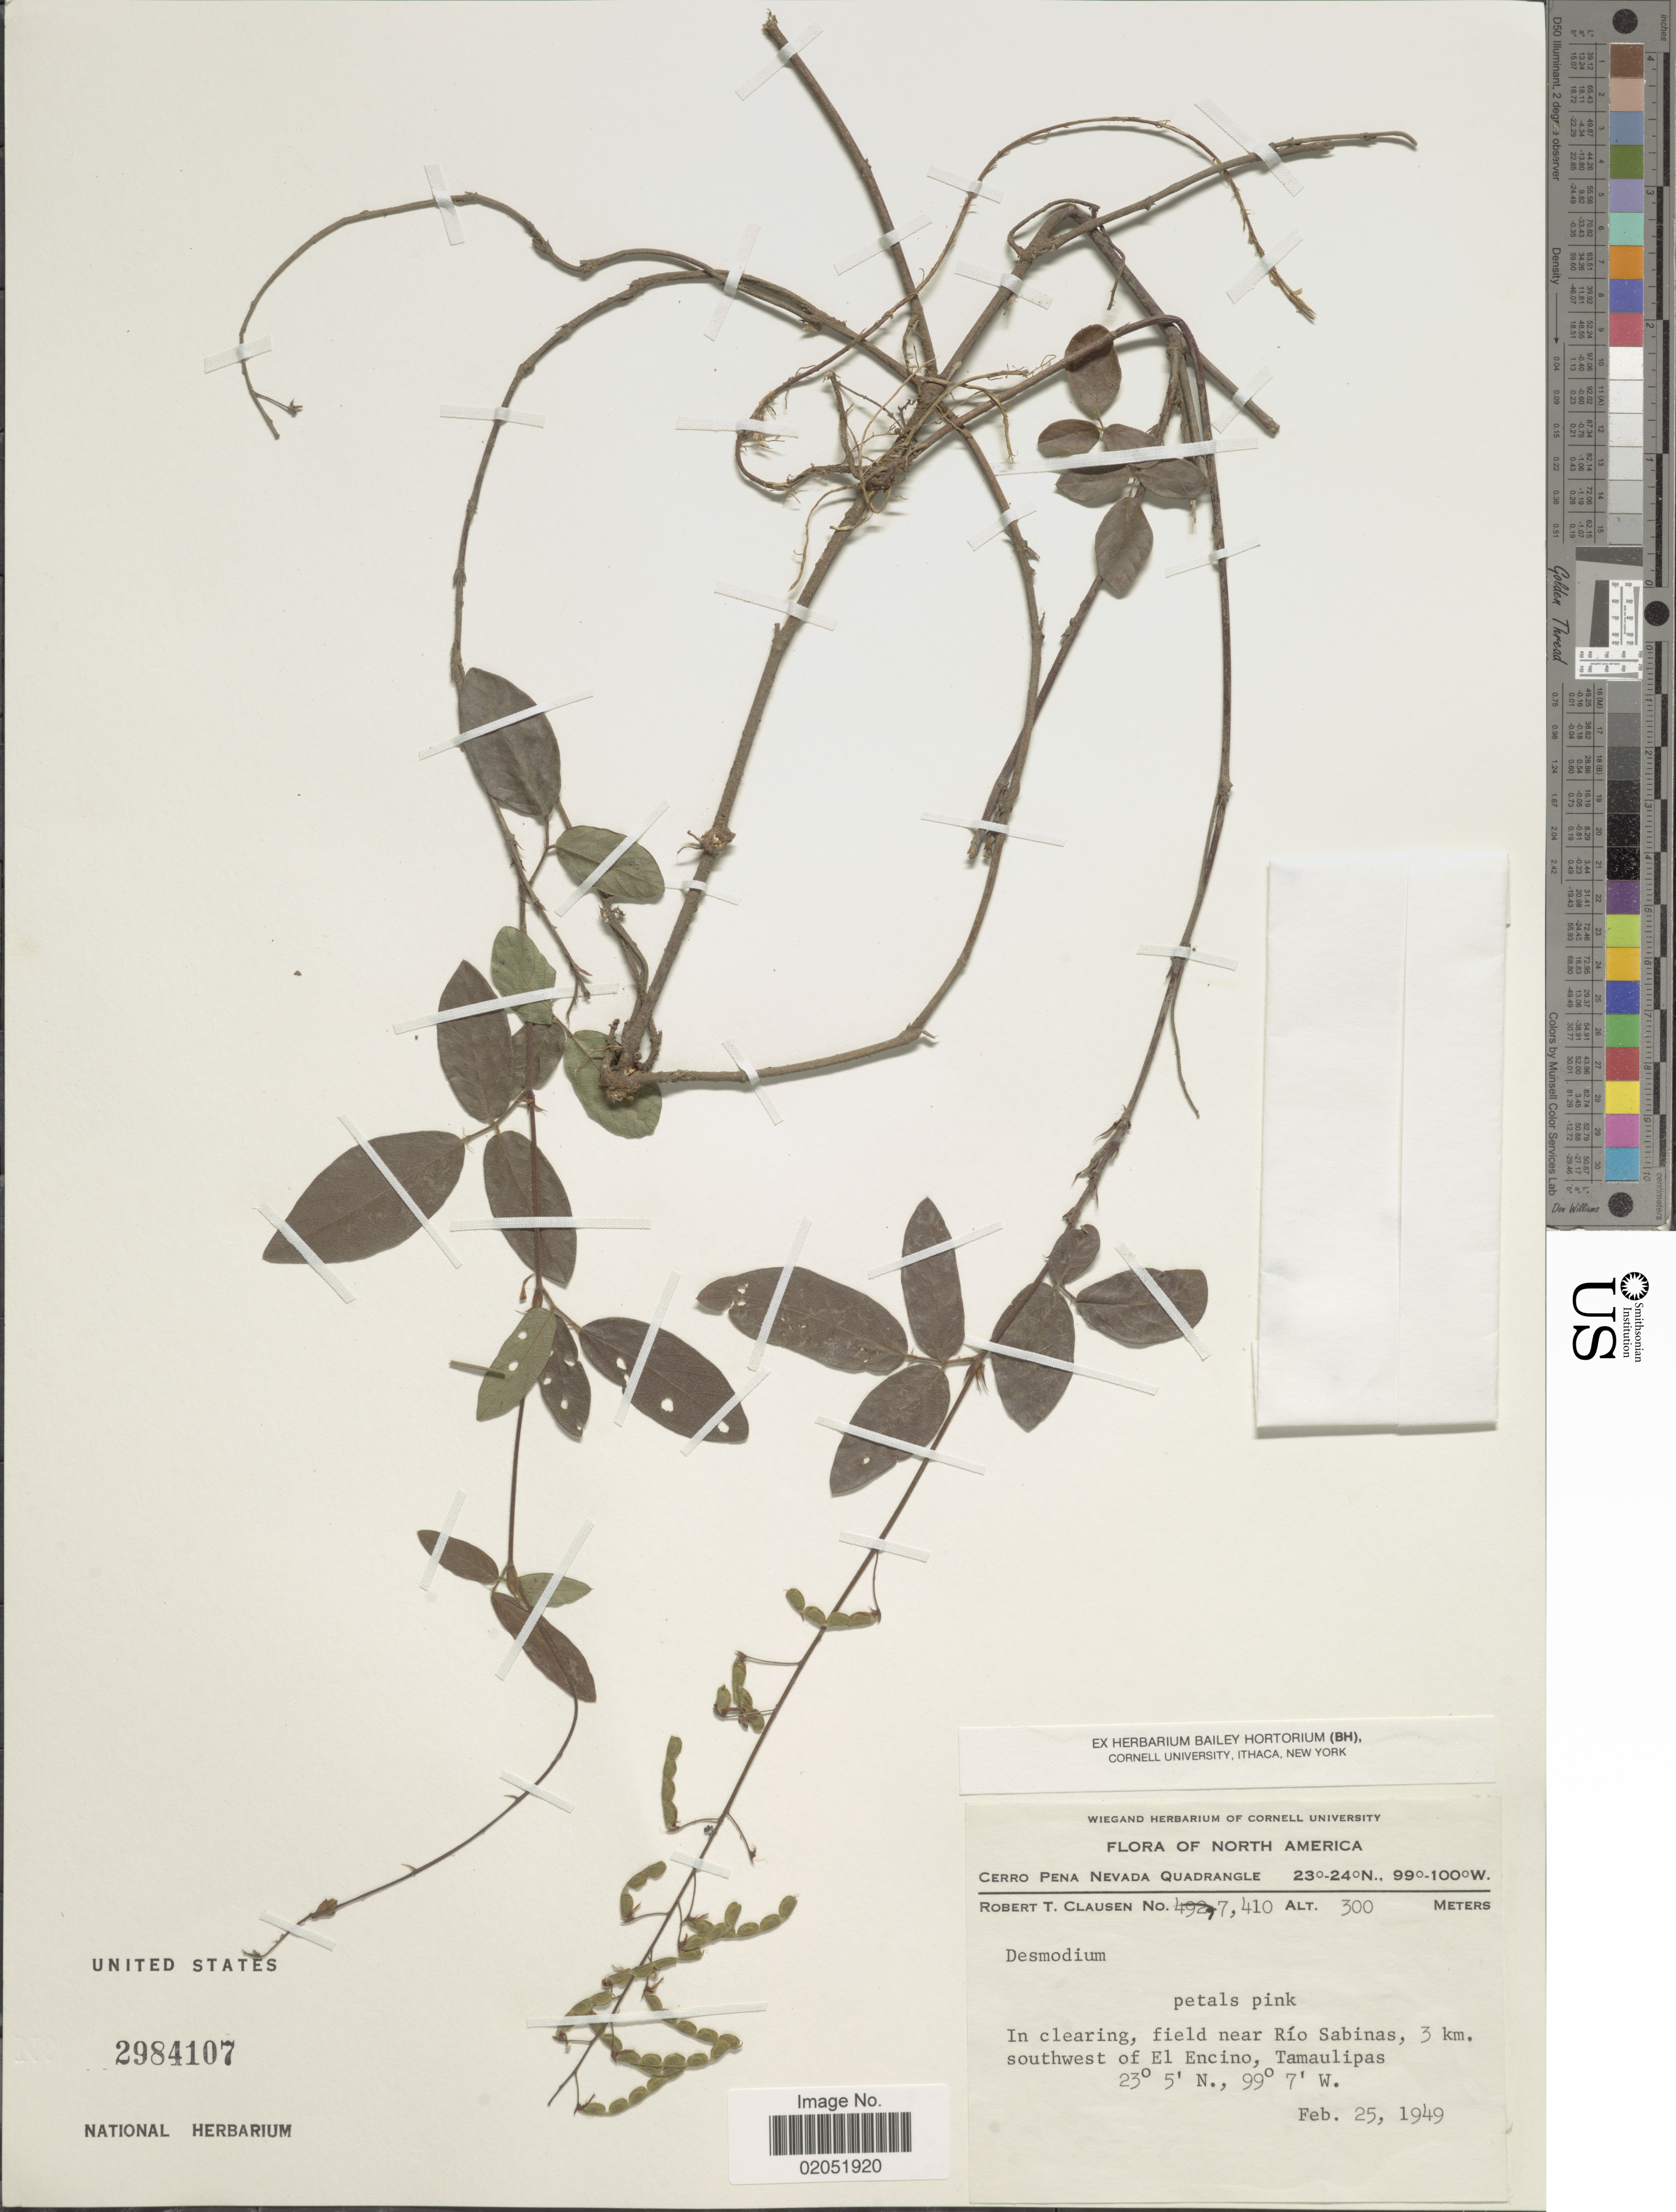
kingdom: Plantae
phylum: Tracheophyta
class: Magnoliopsida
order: Fabales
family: Fabaceae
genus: Desmodium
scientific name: Desmodium sp.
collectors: R. T. Clausen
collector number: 7410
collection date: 1949-02-25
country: Mexico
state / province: Tamaulipas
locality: Cerro Pena Nevada Quadrangle. In clearing, field near Rio Sabinas, 3 km southwest of El Encino, Tamaulipas.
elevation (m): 300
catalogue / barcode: US 2984107